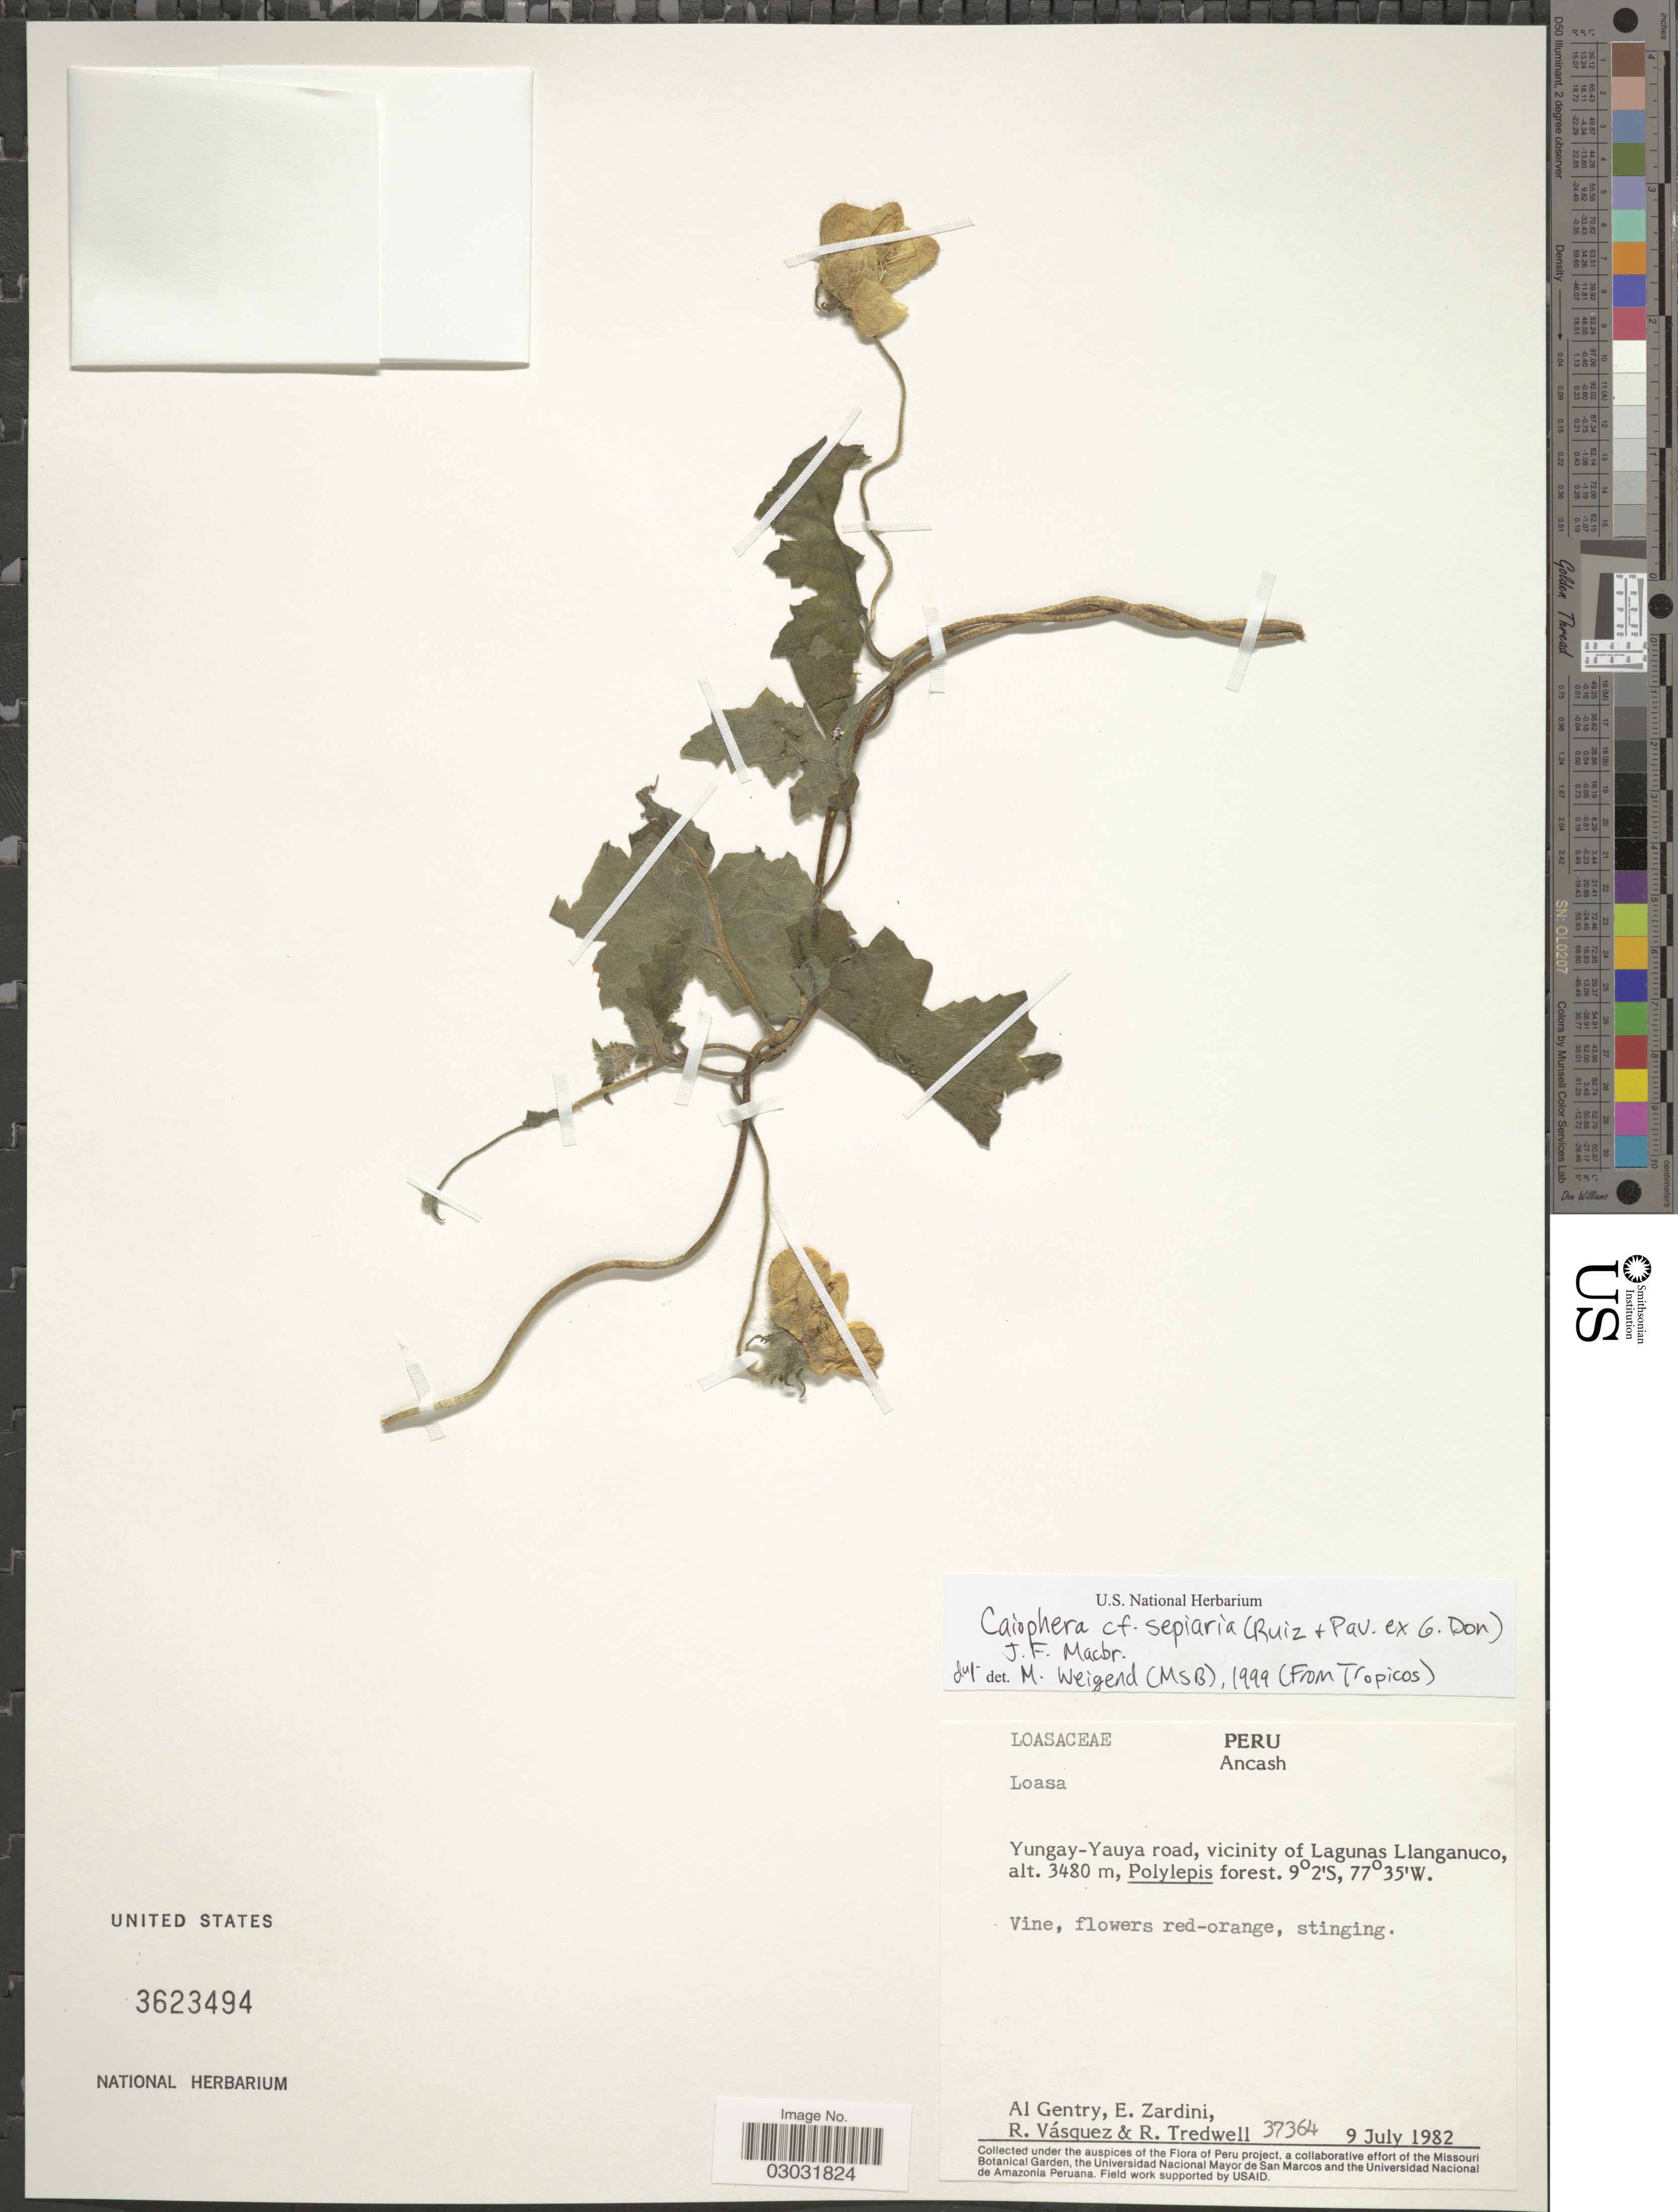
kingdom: Plantae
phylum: Tracheophyta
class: Magnoliopsida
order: Cornales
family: Loasaceae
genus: Caiophora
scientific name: Caiophora sepiaria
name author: (Ruiz & Pav. ex G. Don) J.F. Macbr.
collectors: A. H. Gentry, E. Zardini, R. Vásquez & R. Tredwell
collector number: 37364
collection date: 1982-07-09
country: Peru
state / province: Ancash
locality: Yungay-Yauya road, vicinity of Lagunas Llanganuco.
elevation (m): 3480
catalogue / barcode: US 3623494